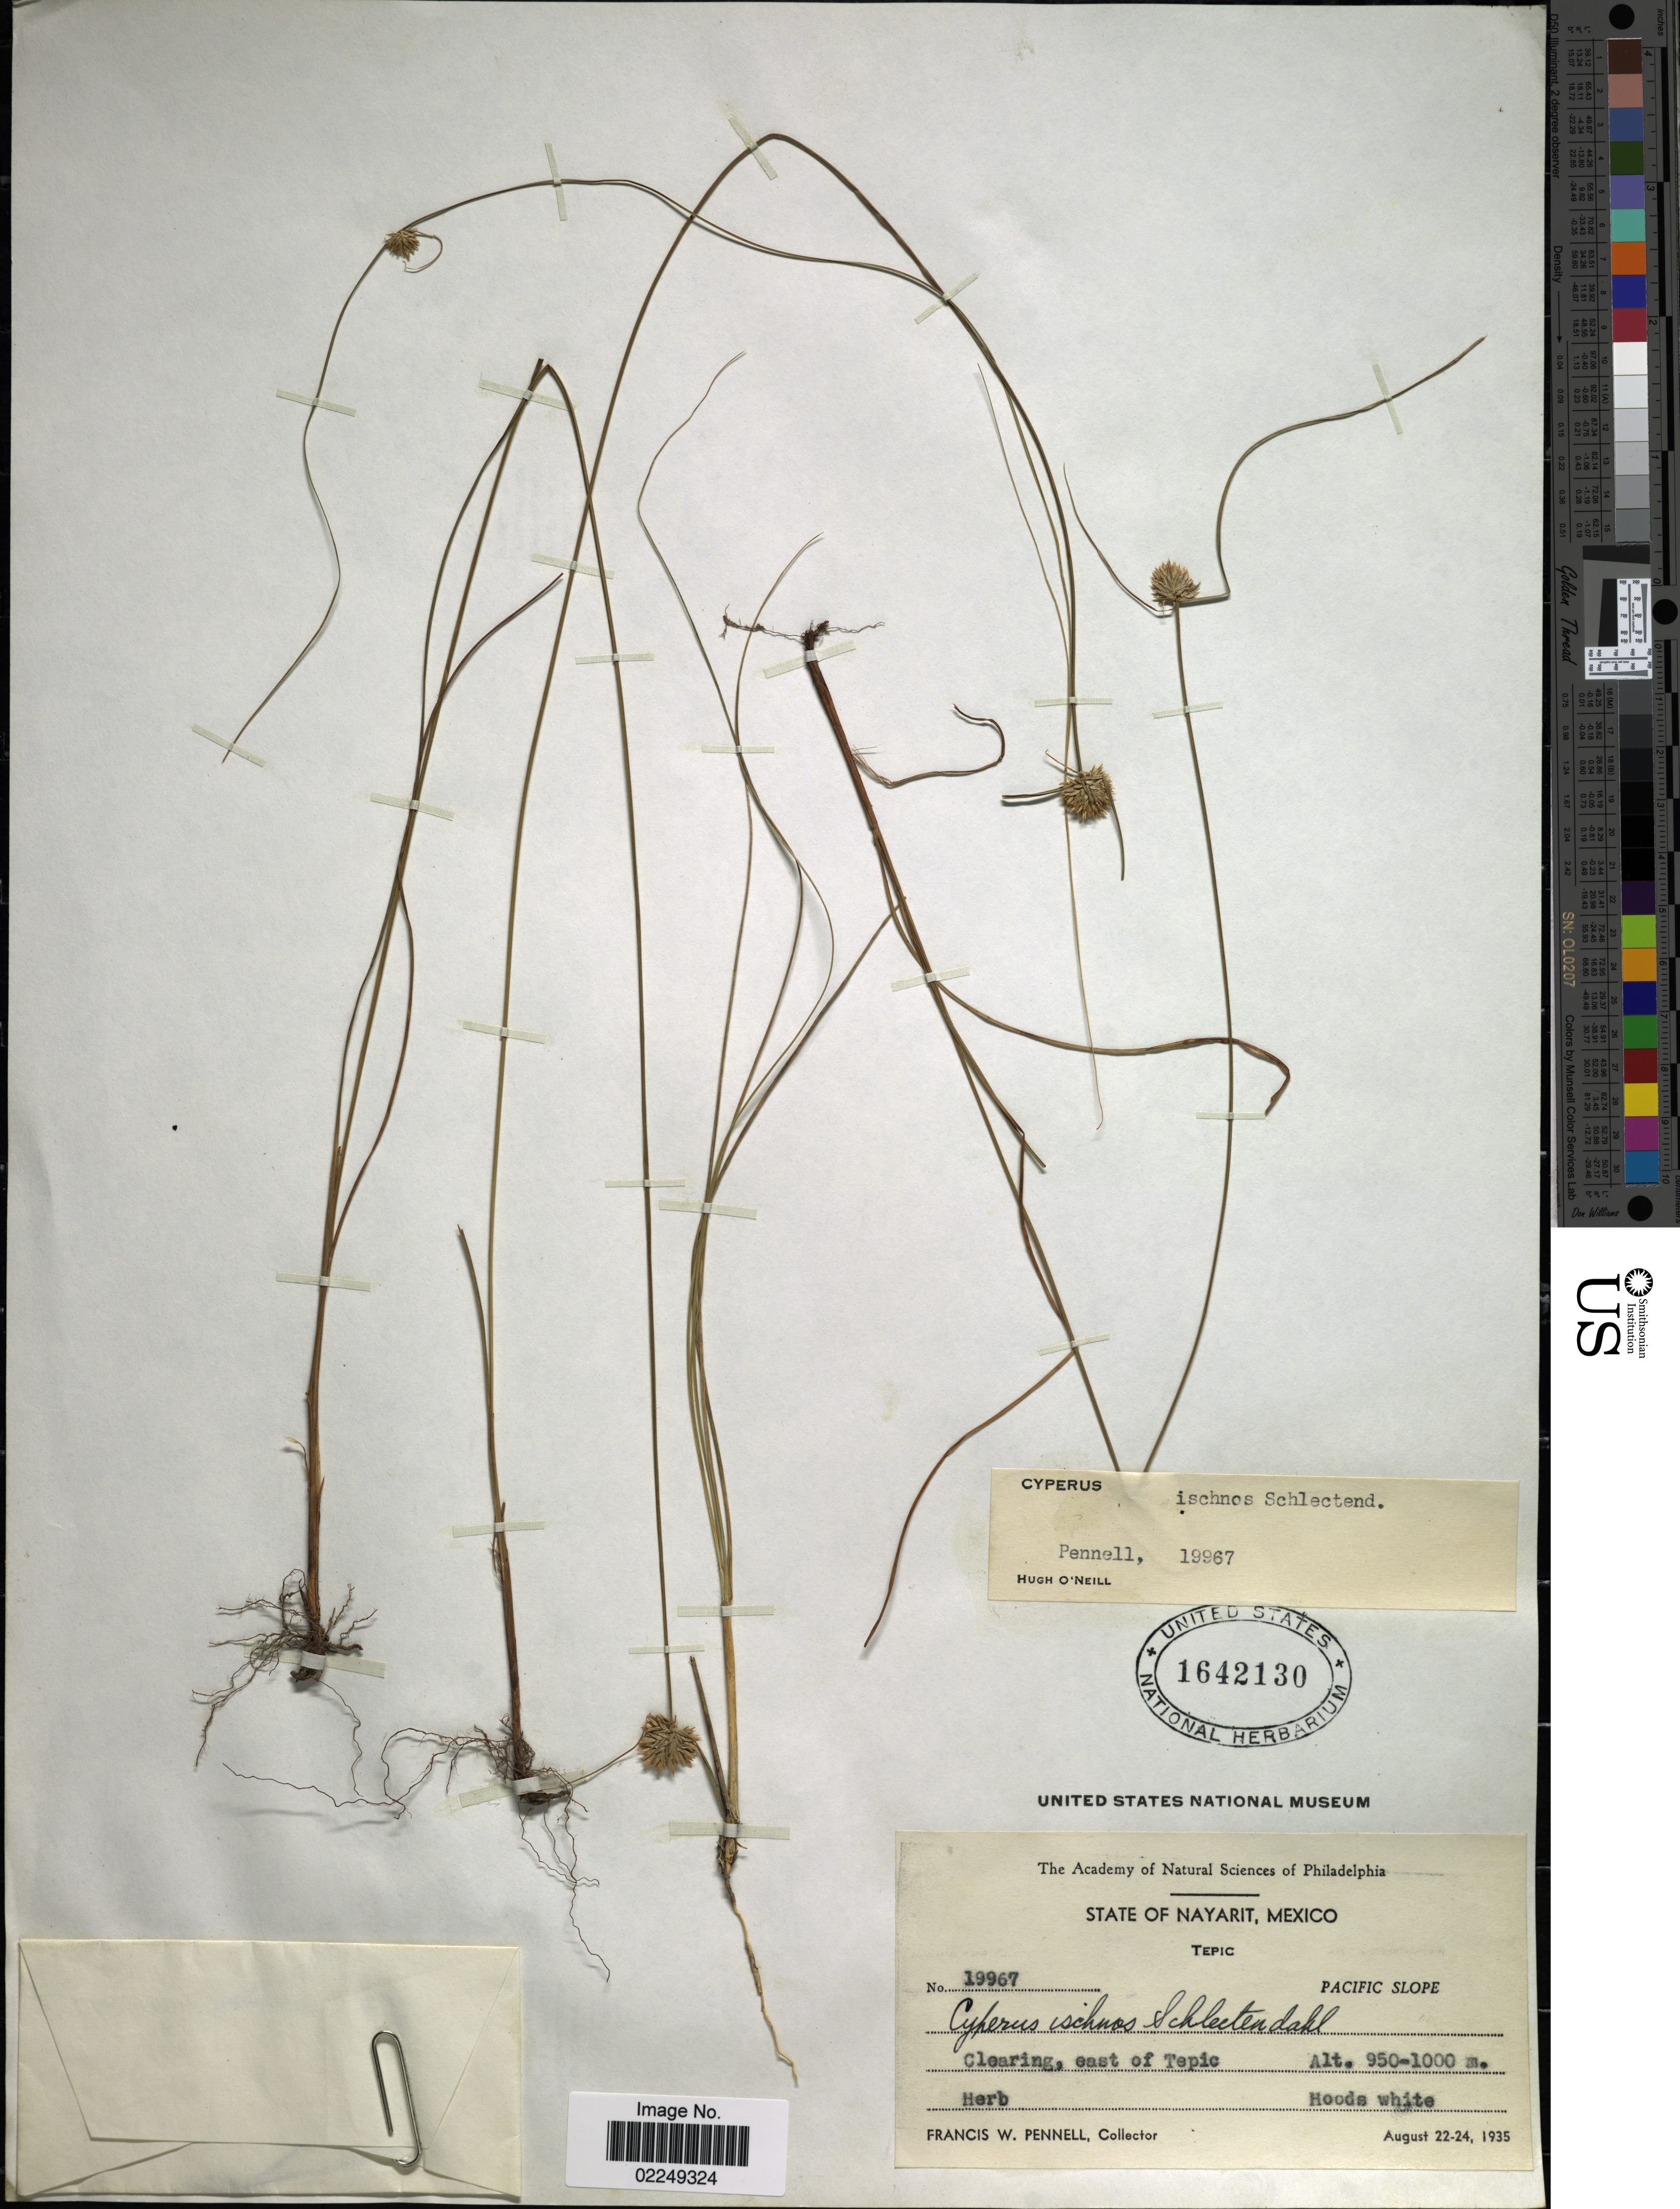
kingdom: Plantae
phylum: Tracheophyta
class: Liliopsida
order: Poales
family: Cyperaceae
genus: Cyperus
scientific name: Cyperus ischnos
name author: Schltdl.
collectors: F. W. Pennell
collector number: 19967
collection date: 1935-08-22/1935-08-24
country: Mexico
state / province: Nayarit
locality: Pacific Slope, Tepic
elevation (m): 950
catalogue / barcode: US 1642130